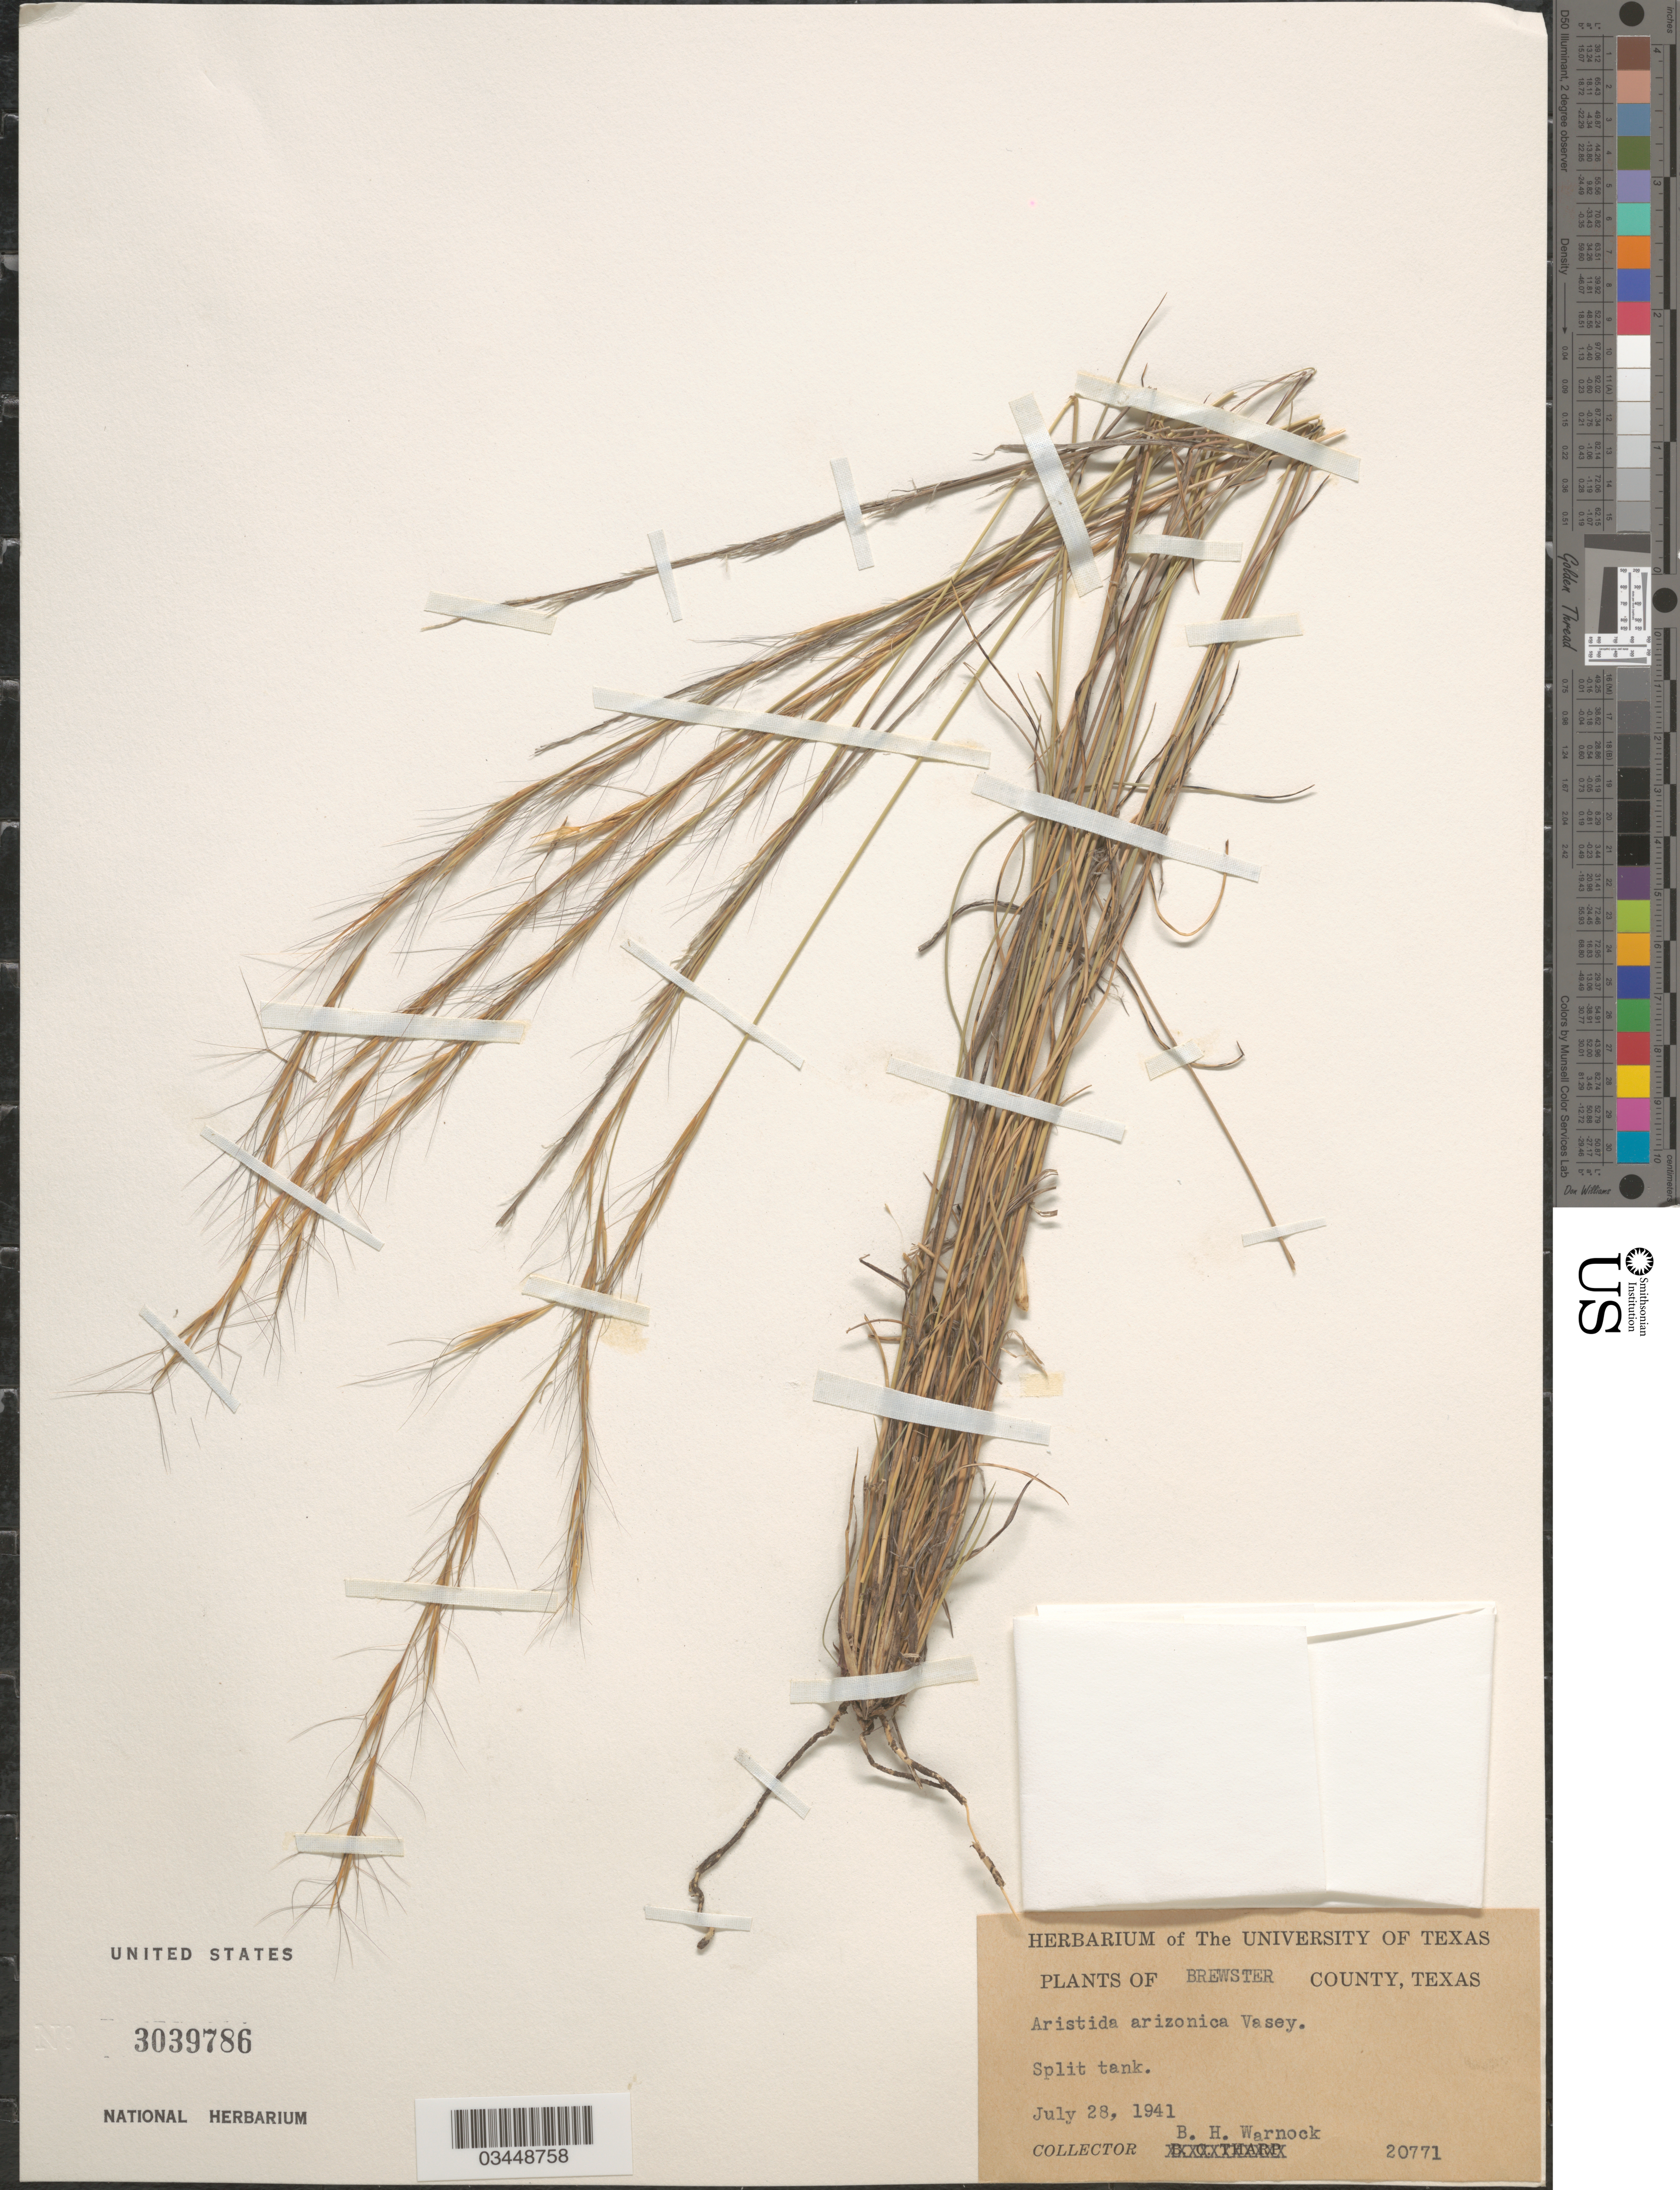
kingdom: Plantae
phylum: Tracheophyta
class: Liliopsida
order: Poales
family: Poaceae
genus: Aristida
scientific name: Aristida arizonica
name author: Vasey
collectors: B. H. Warnock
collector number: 20771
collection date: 1941-07-28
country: United States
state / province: Texas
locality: Brewster County. Split tank.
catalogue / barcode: US 3039786